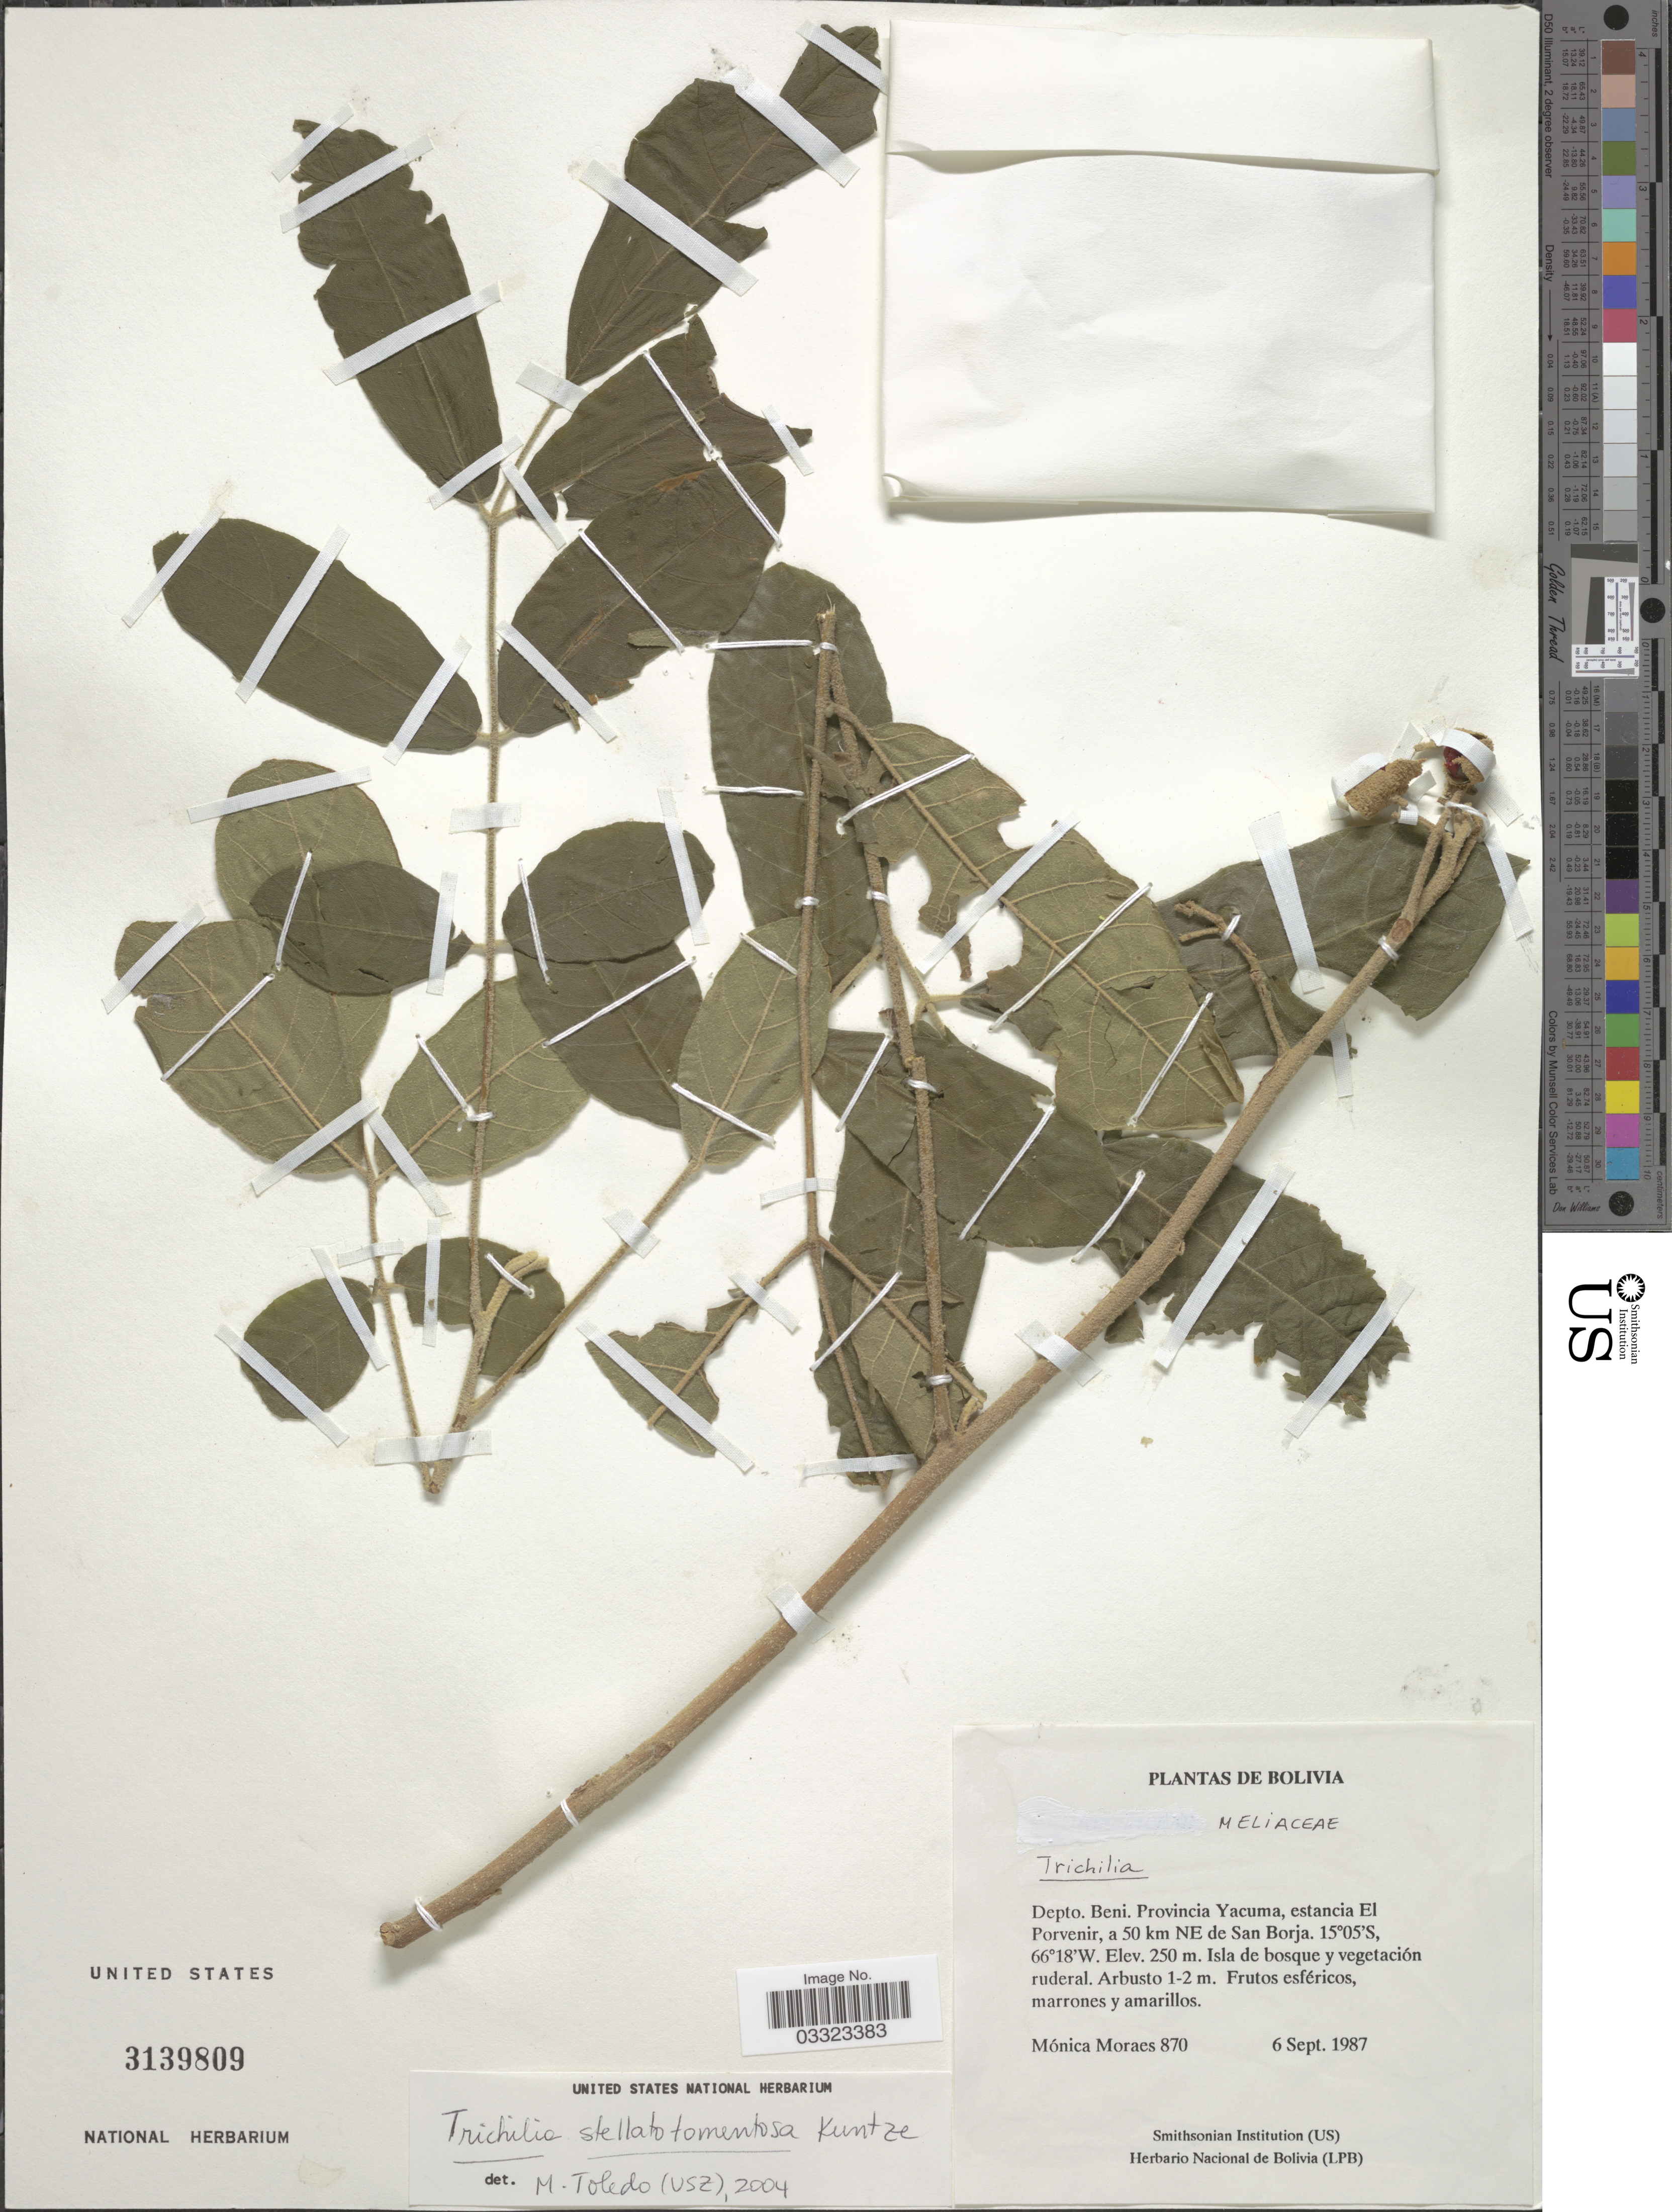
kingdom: Plantae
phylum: Tracheophyta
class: Magnoliopsida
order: Sapindales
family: Meliaceae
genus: Trichilia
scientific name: Trichilia stellatotomentosa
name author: Kuntze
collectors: M. Moraes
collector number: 870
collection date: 1987-09-06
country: Bolivia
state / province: Beni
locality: Provincia Yacuma, estancia El Porvenir, a 50 km NE de San Borja.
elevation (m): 250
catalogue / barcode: US 3139809